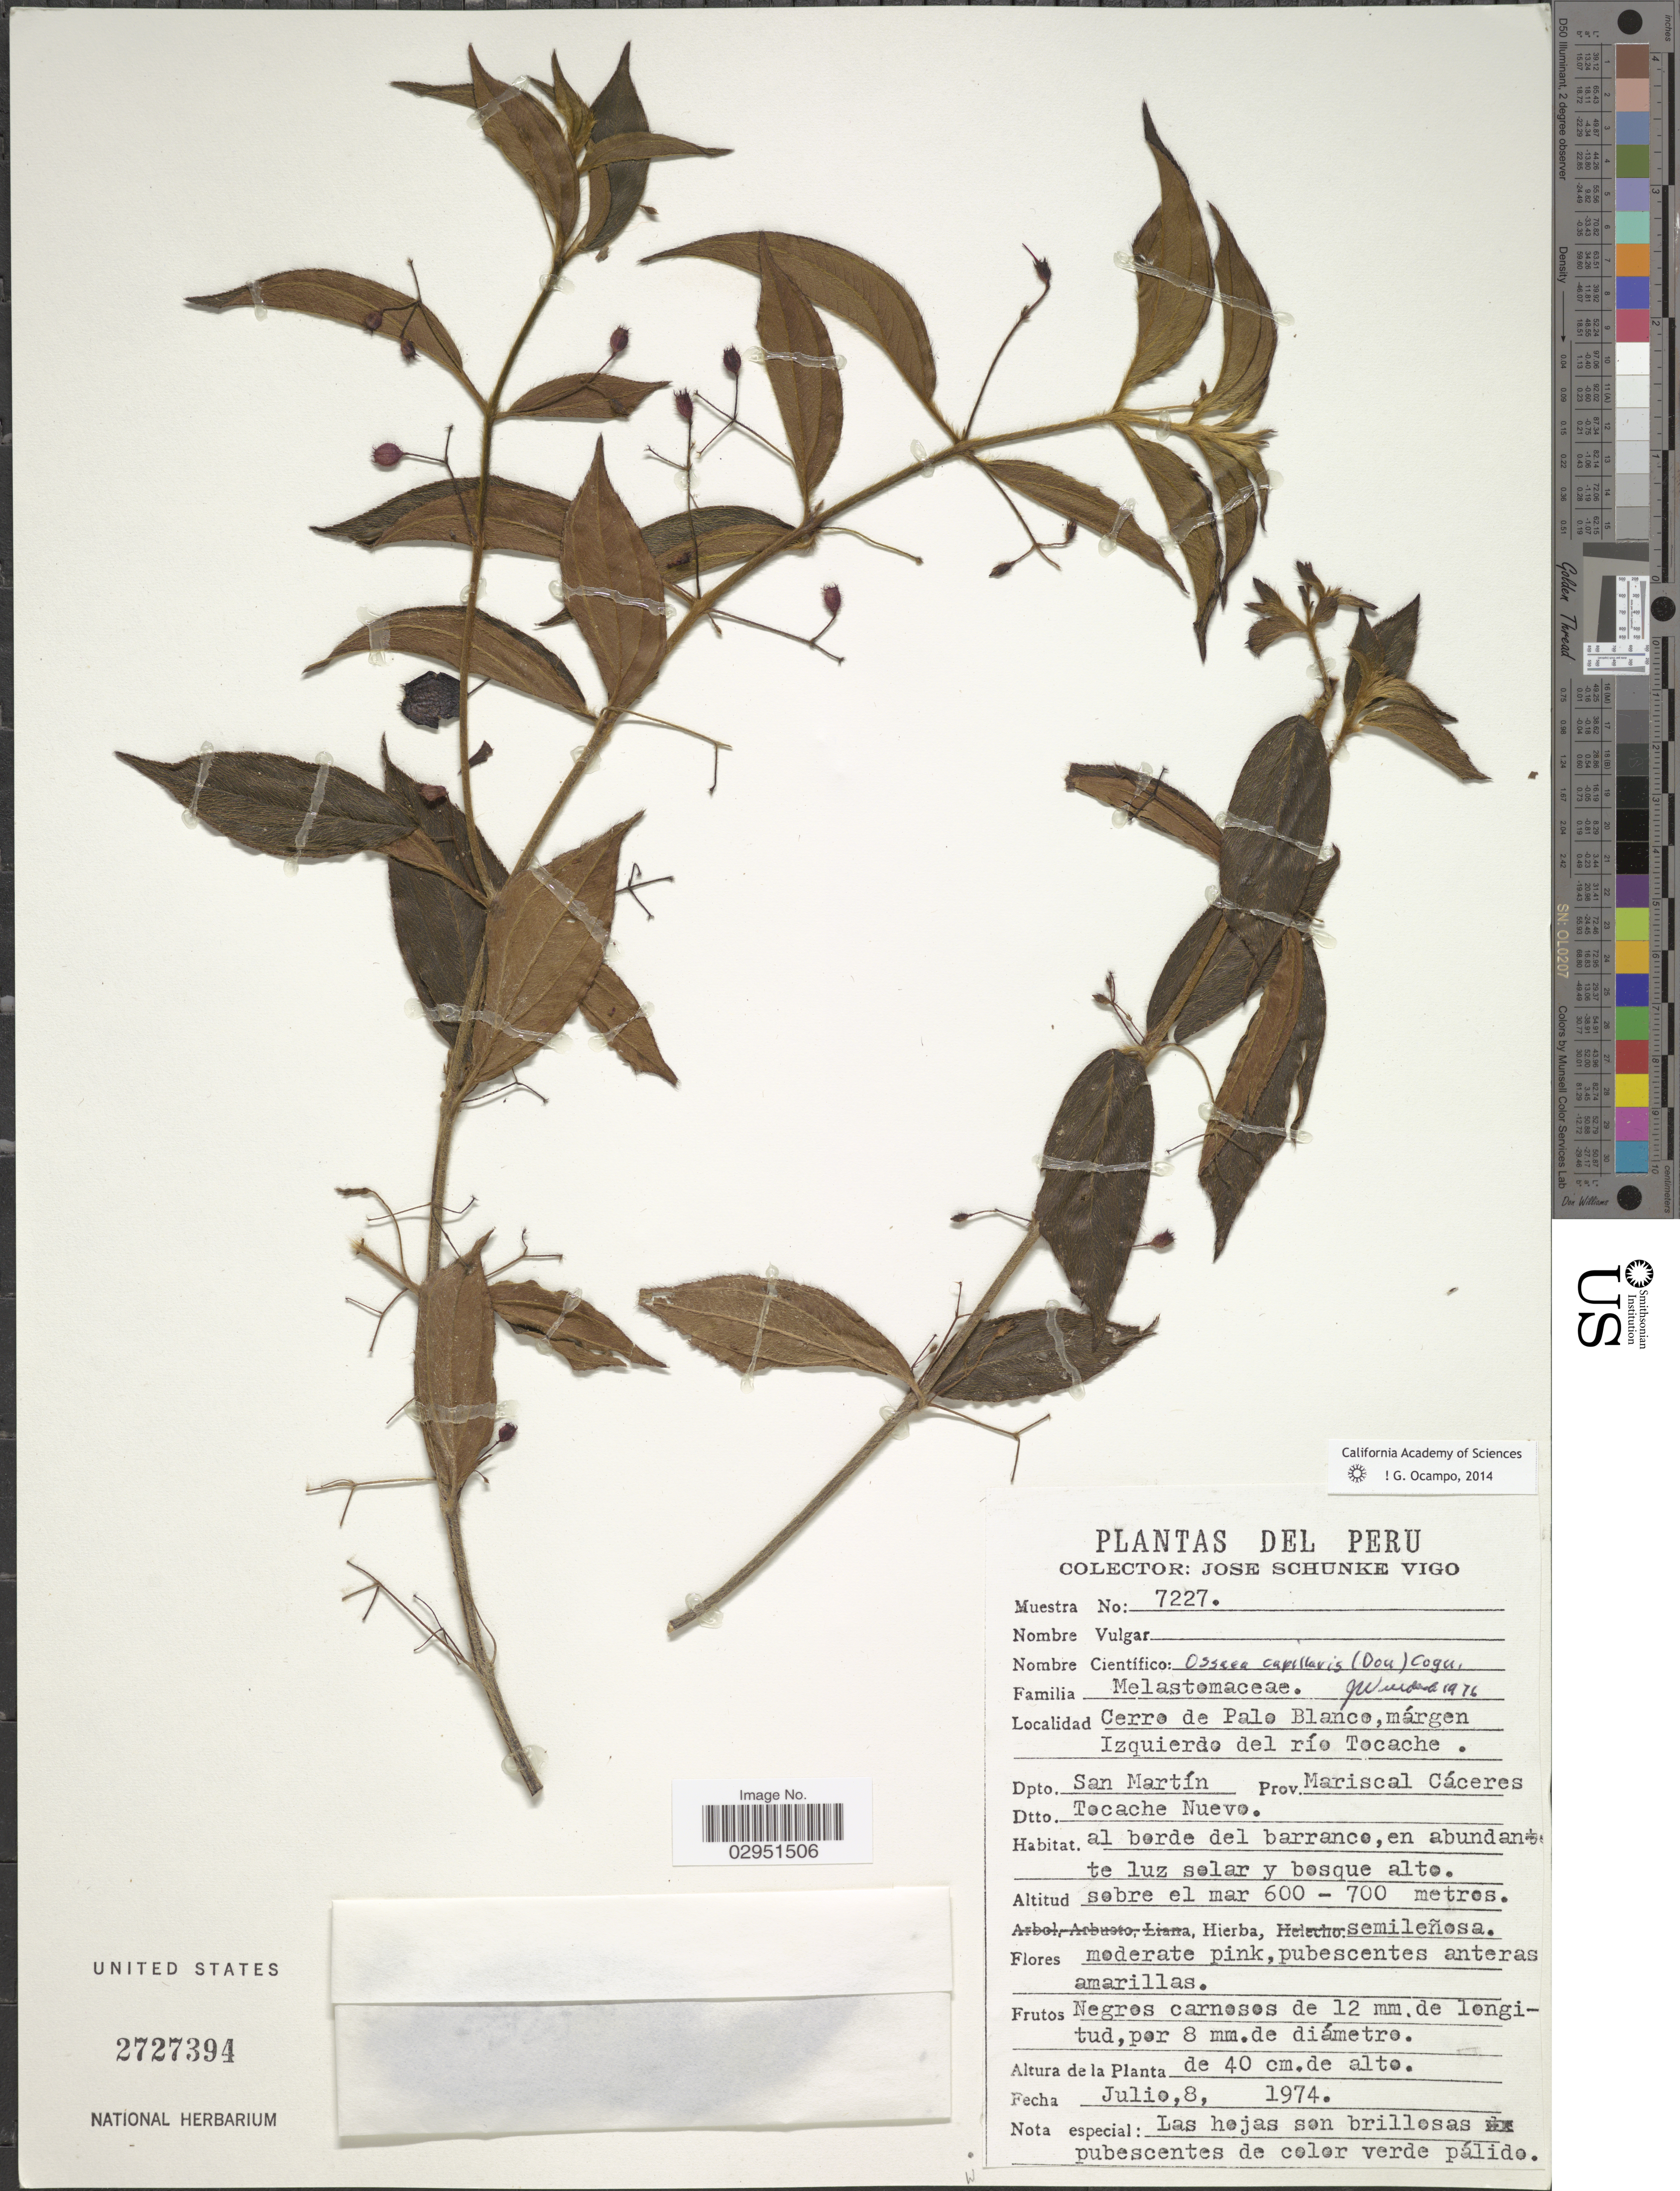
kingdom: Plantae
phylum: Tracheophyta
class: Magnoliopsida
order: Myrtales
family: Melastomataceae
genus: Ossaea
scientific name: Ossaea capillaris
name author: (D. Don) Cogn.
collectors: J. Schunke Vigo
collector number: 7227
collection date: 1974-07-08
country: Peru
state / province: San Martín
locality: Cerro de Palo Blanco, márgen Izquierdo del río Tocache. Dpto. San Martín. Prov. Mariscal Cáceres. Dtto. Tocache Nuevo.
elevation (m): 600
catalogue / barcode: US 2727394